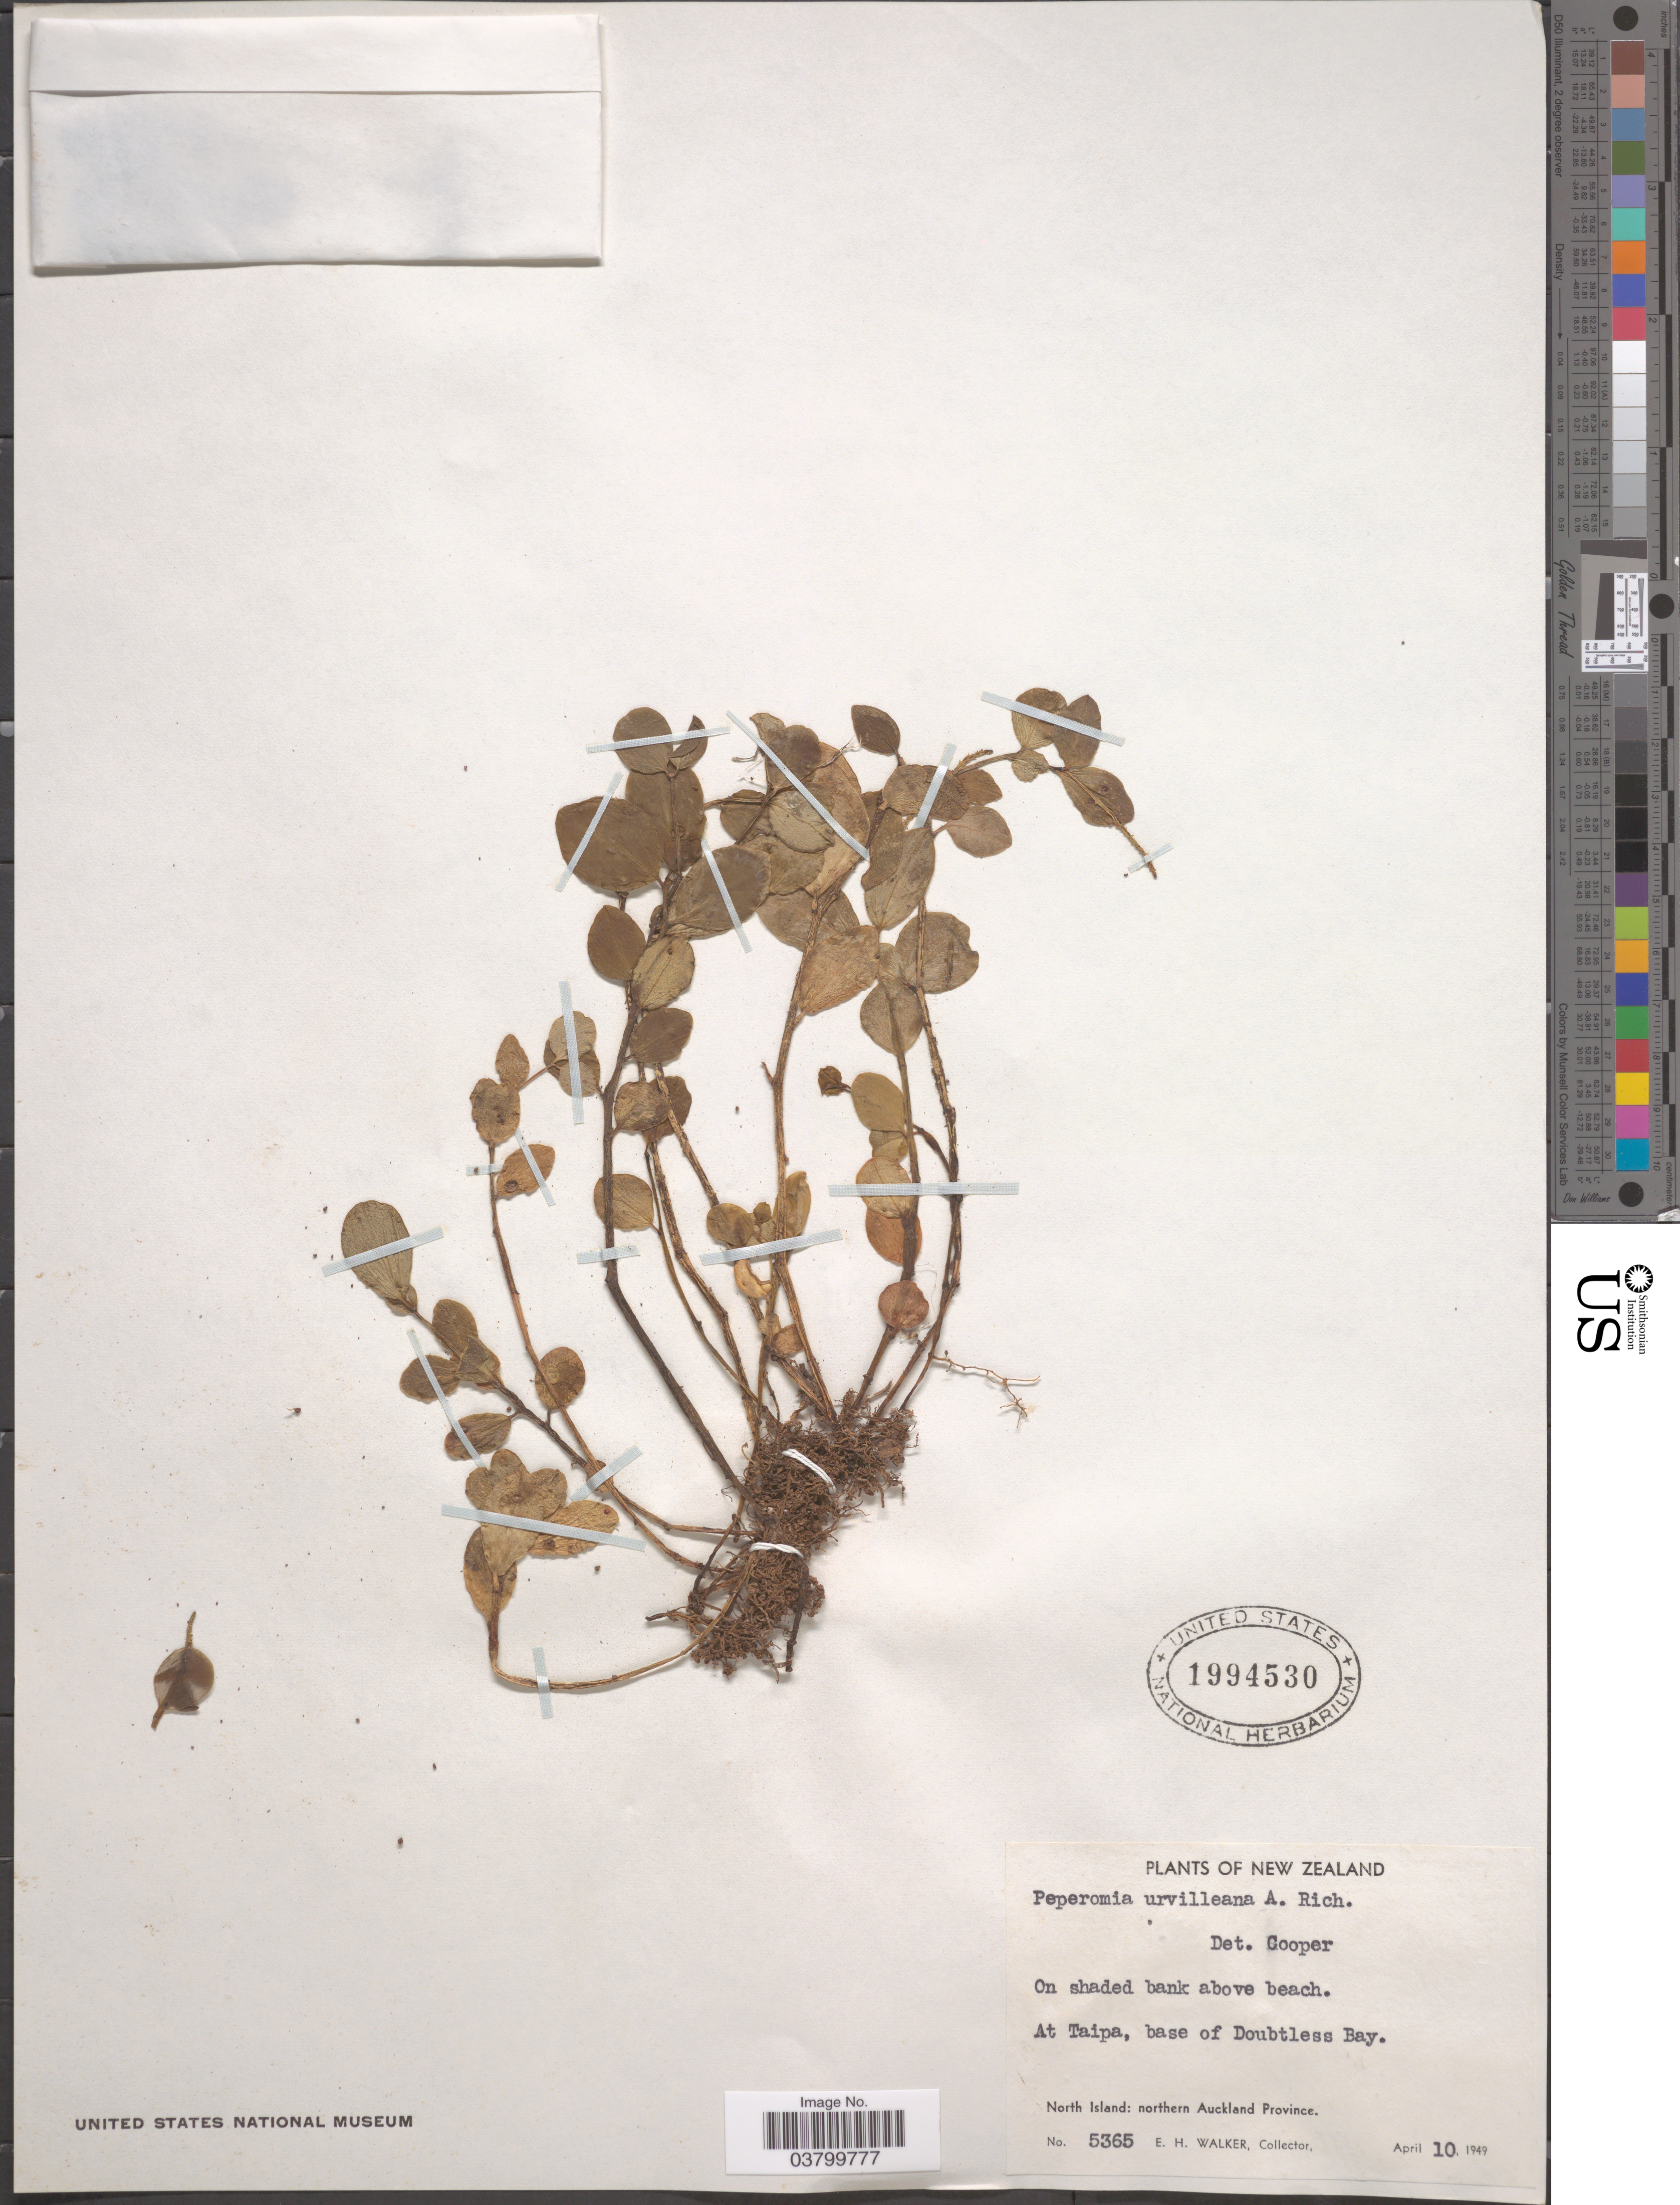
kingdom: Plantae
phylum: Tracheophyta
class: Magnoliopsida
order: Piperales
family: Piperaceae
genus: Peperomia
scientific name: Peperomia urvilleana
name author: A. Rich.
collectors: E. H. Walker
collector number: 5365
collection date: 1949-04-10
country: New Zealand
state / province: Auckland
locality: Bank above beach. At Taipa, base of Doubtless Bay. North Island: northern Auckland Province.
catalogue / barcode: US 1994530